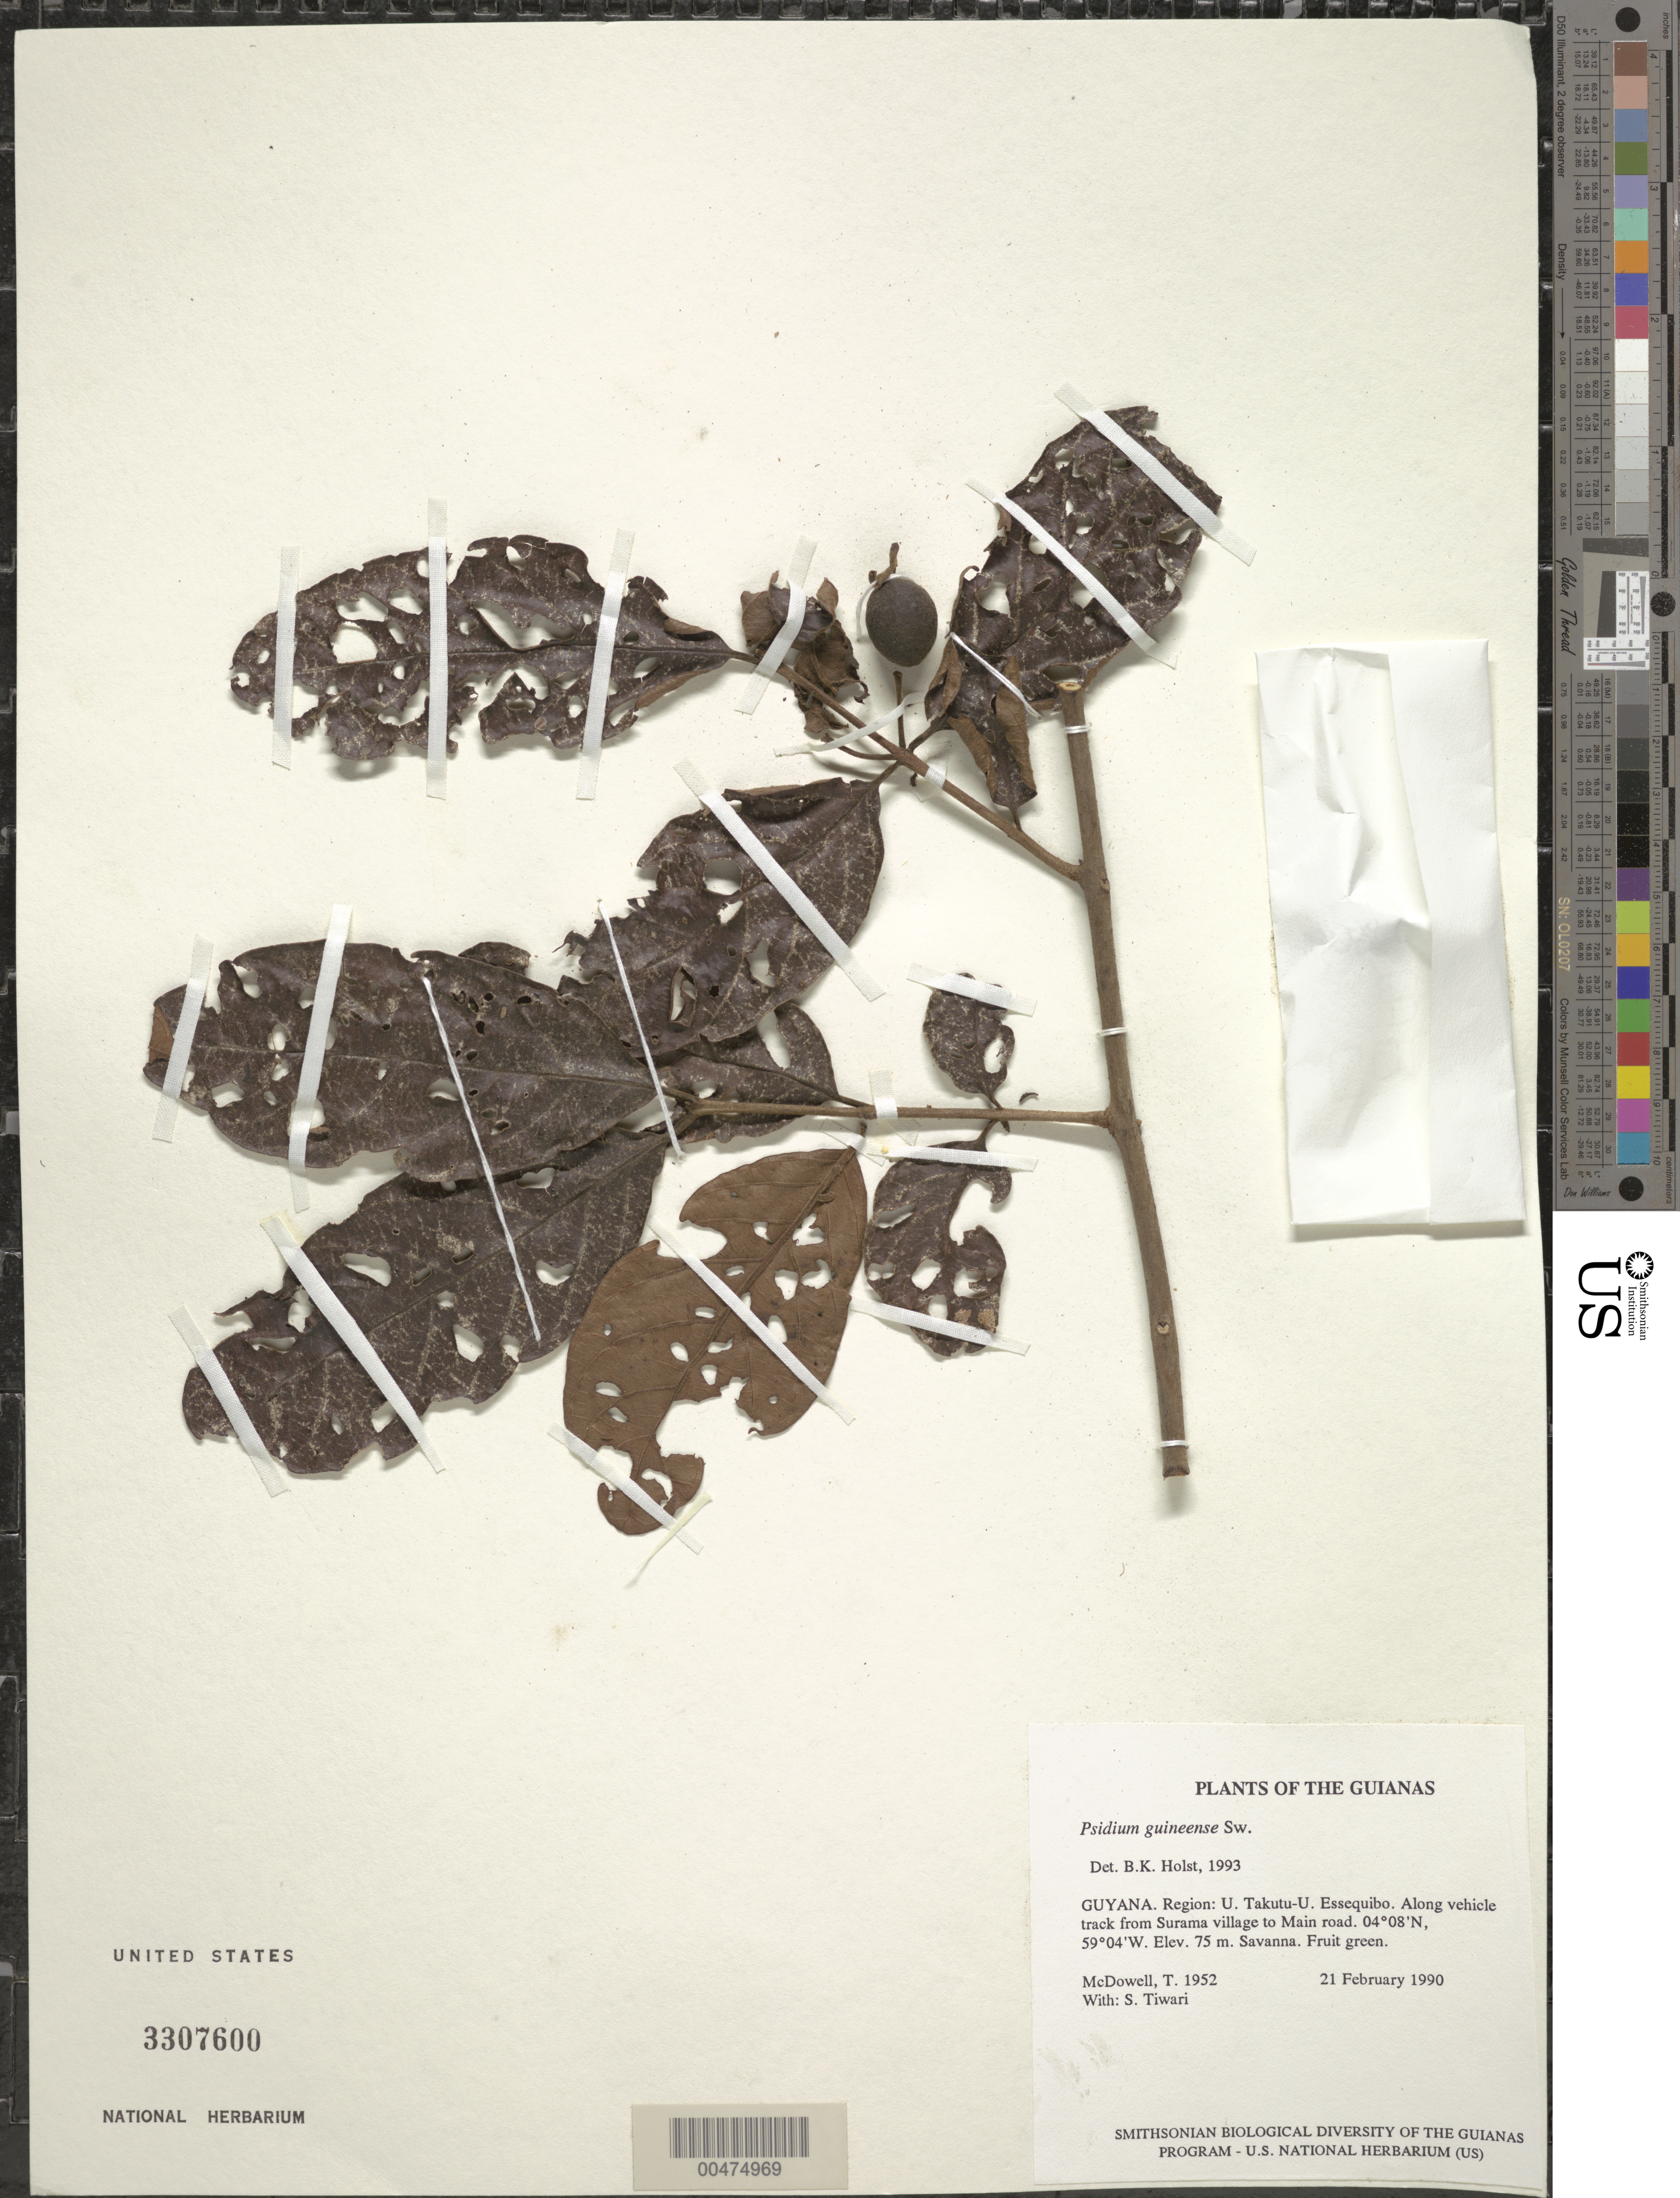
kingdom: Plantae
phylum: Tracheophyta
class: Magnoliopsida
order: Myrtales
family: Myrtaceae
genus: Psidium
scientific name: Psidium guineense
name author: Sw.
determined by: Holst, Bruce K.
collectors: T. McDowell & S. Tiwari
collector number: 1952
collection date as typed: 21 February 1990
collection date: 1990-02-21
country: Guyana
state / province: U. Takutu-U. Essequibo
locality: Along vehicle track from Surama Village to Main road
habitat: Savanna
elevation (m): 75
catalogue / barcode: US 3307600